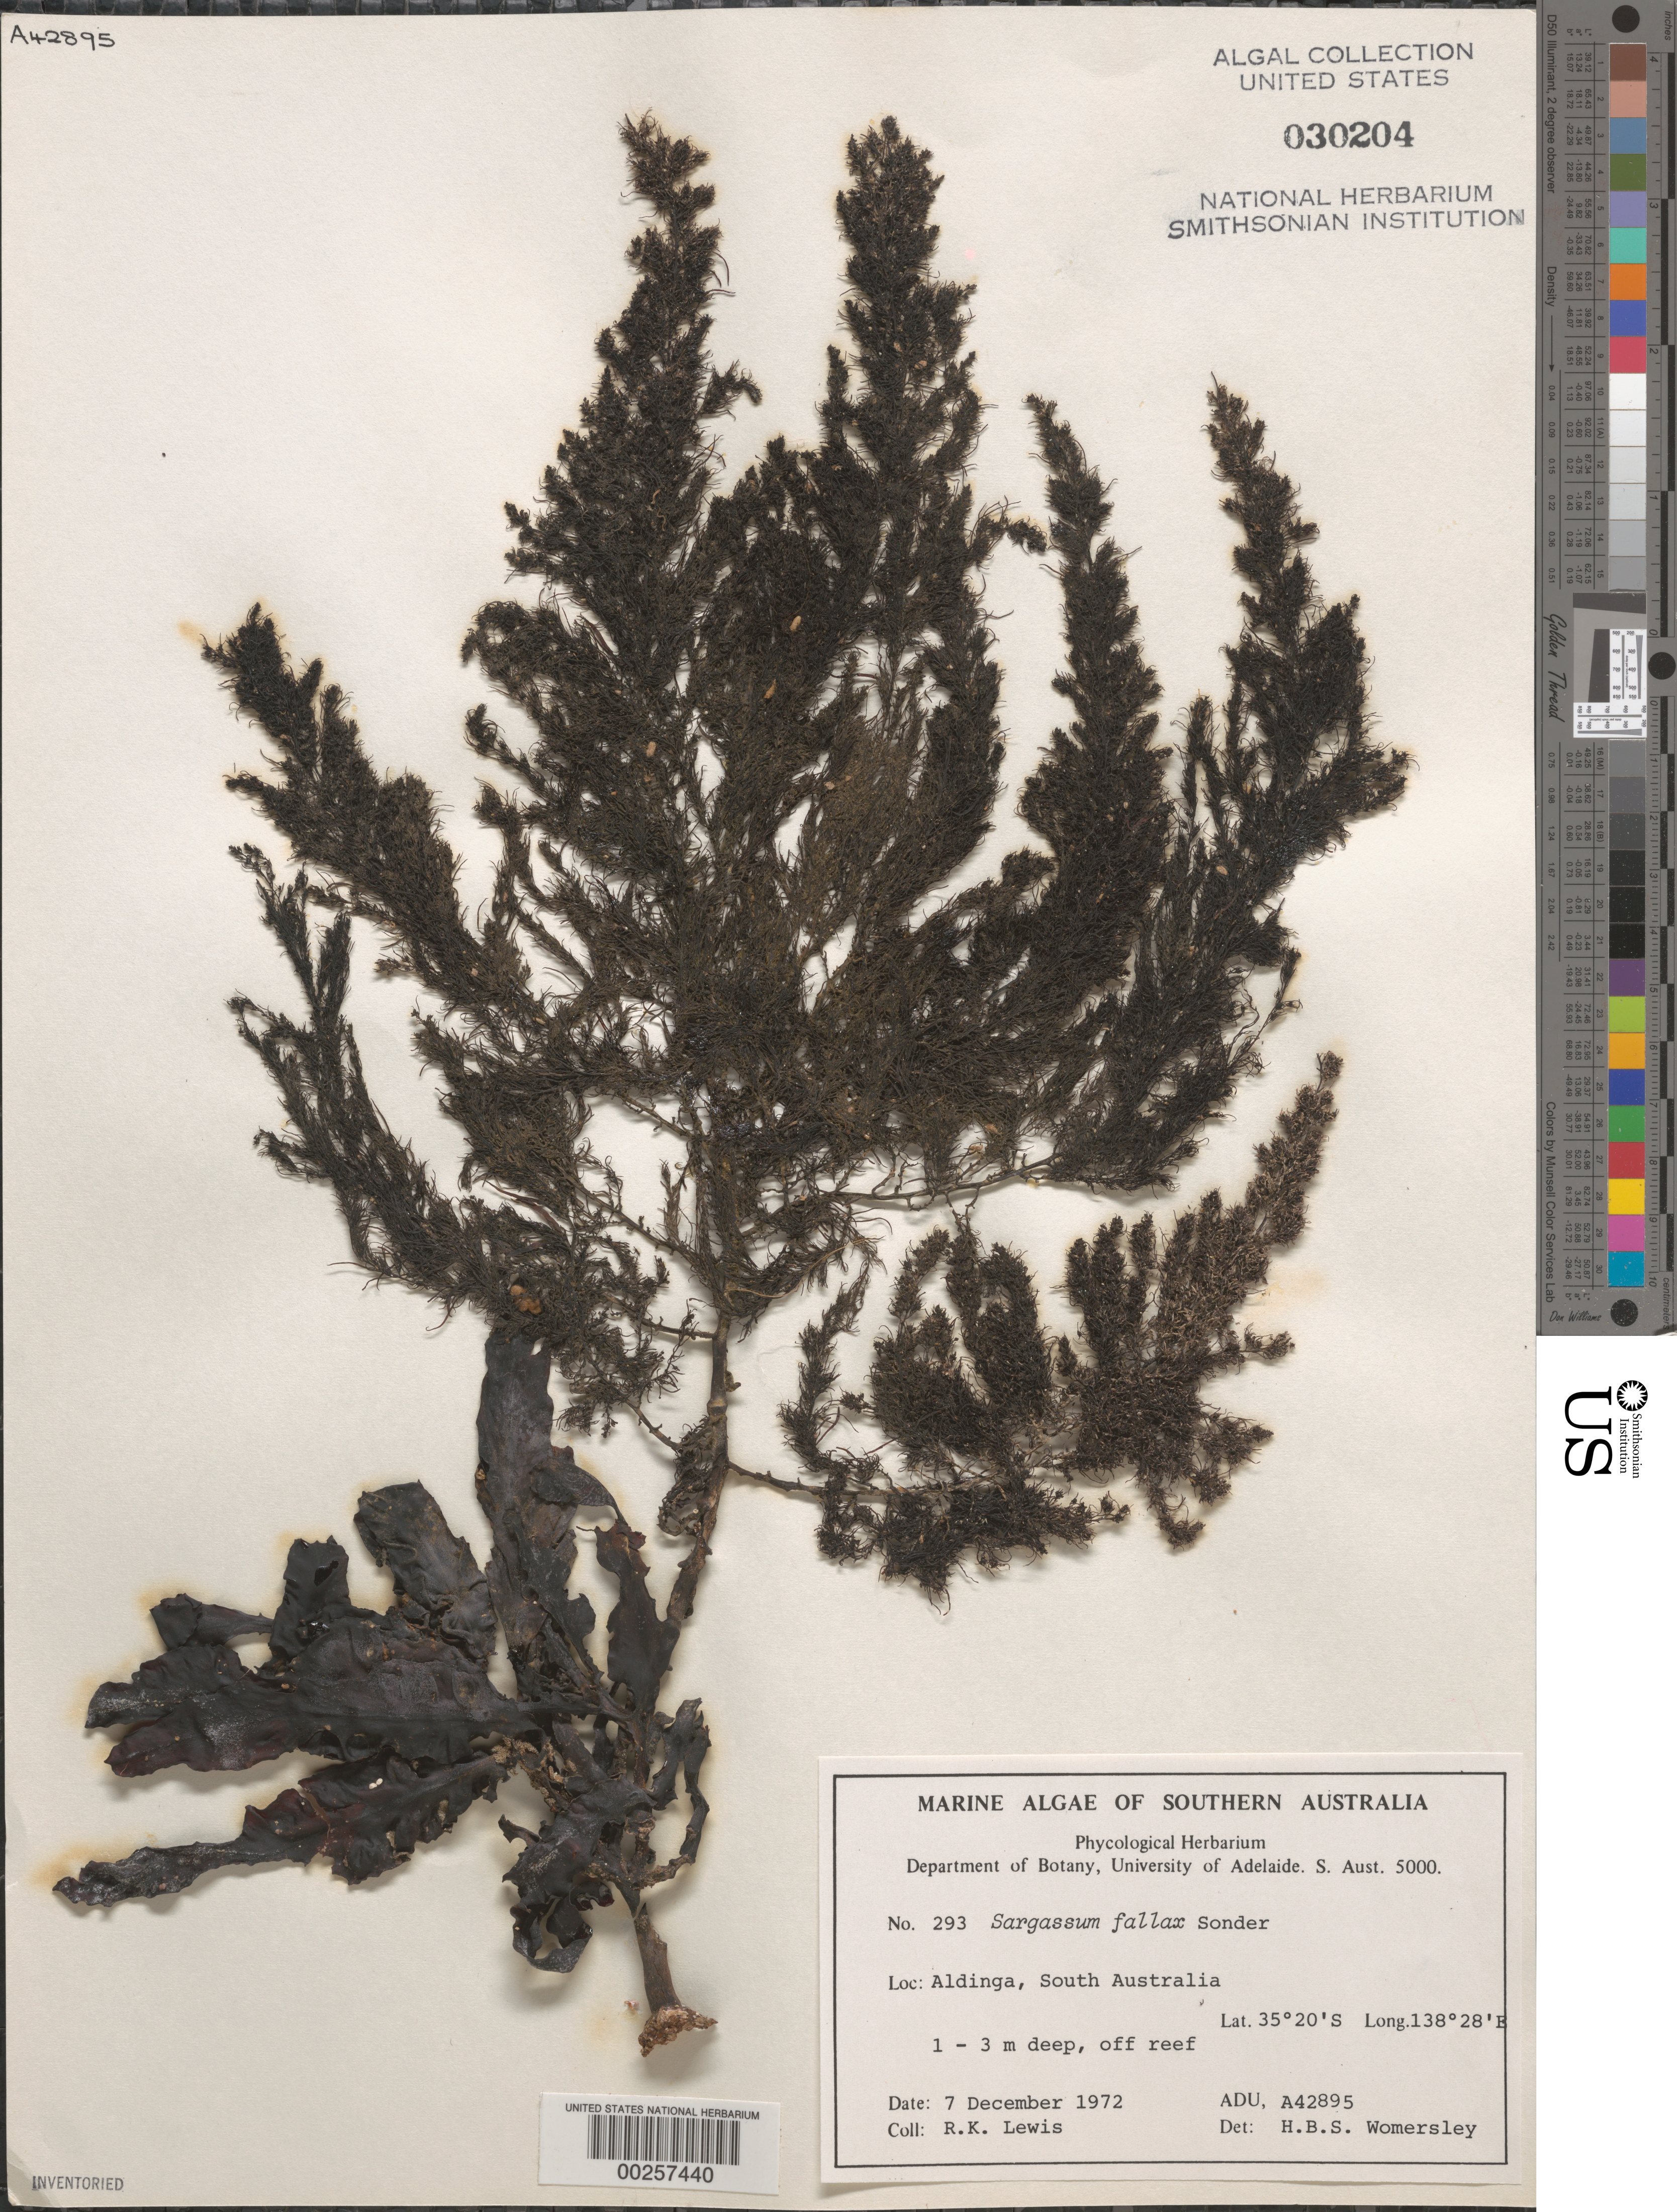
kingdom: Chromista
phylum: Ochrophyta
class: Phaeophyceae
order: Fucales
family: Sargassaceae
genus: Sargassum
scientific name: Sargassum fallax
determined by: Womersley, H. B. S.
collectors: R. K. Lewis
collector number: ADU A42895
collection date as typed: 07 Dec 1972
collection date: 1972-12-07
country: Australia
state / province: South Australia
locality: Aldinga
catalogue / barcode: US 30204